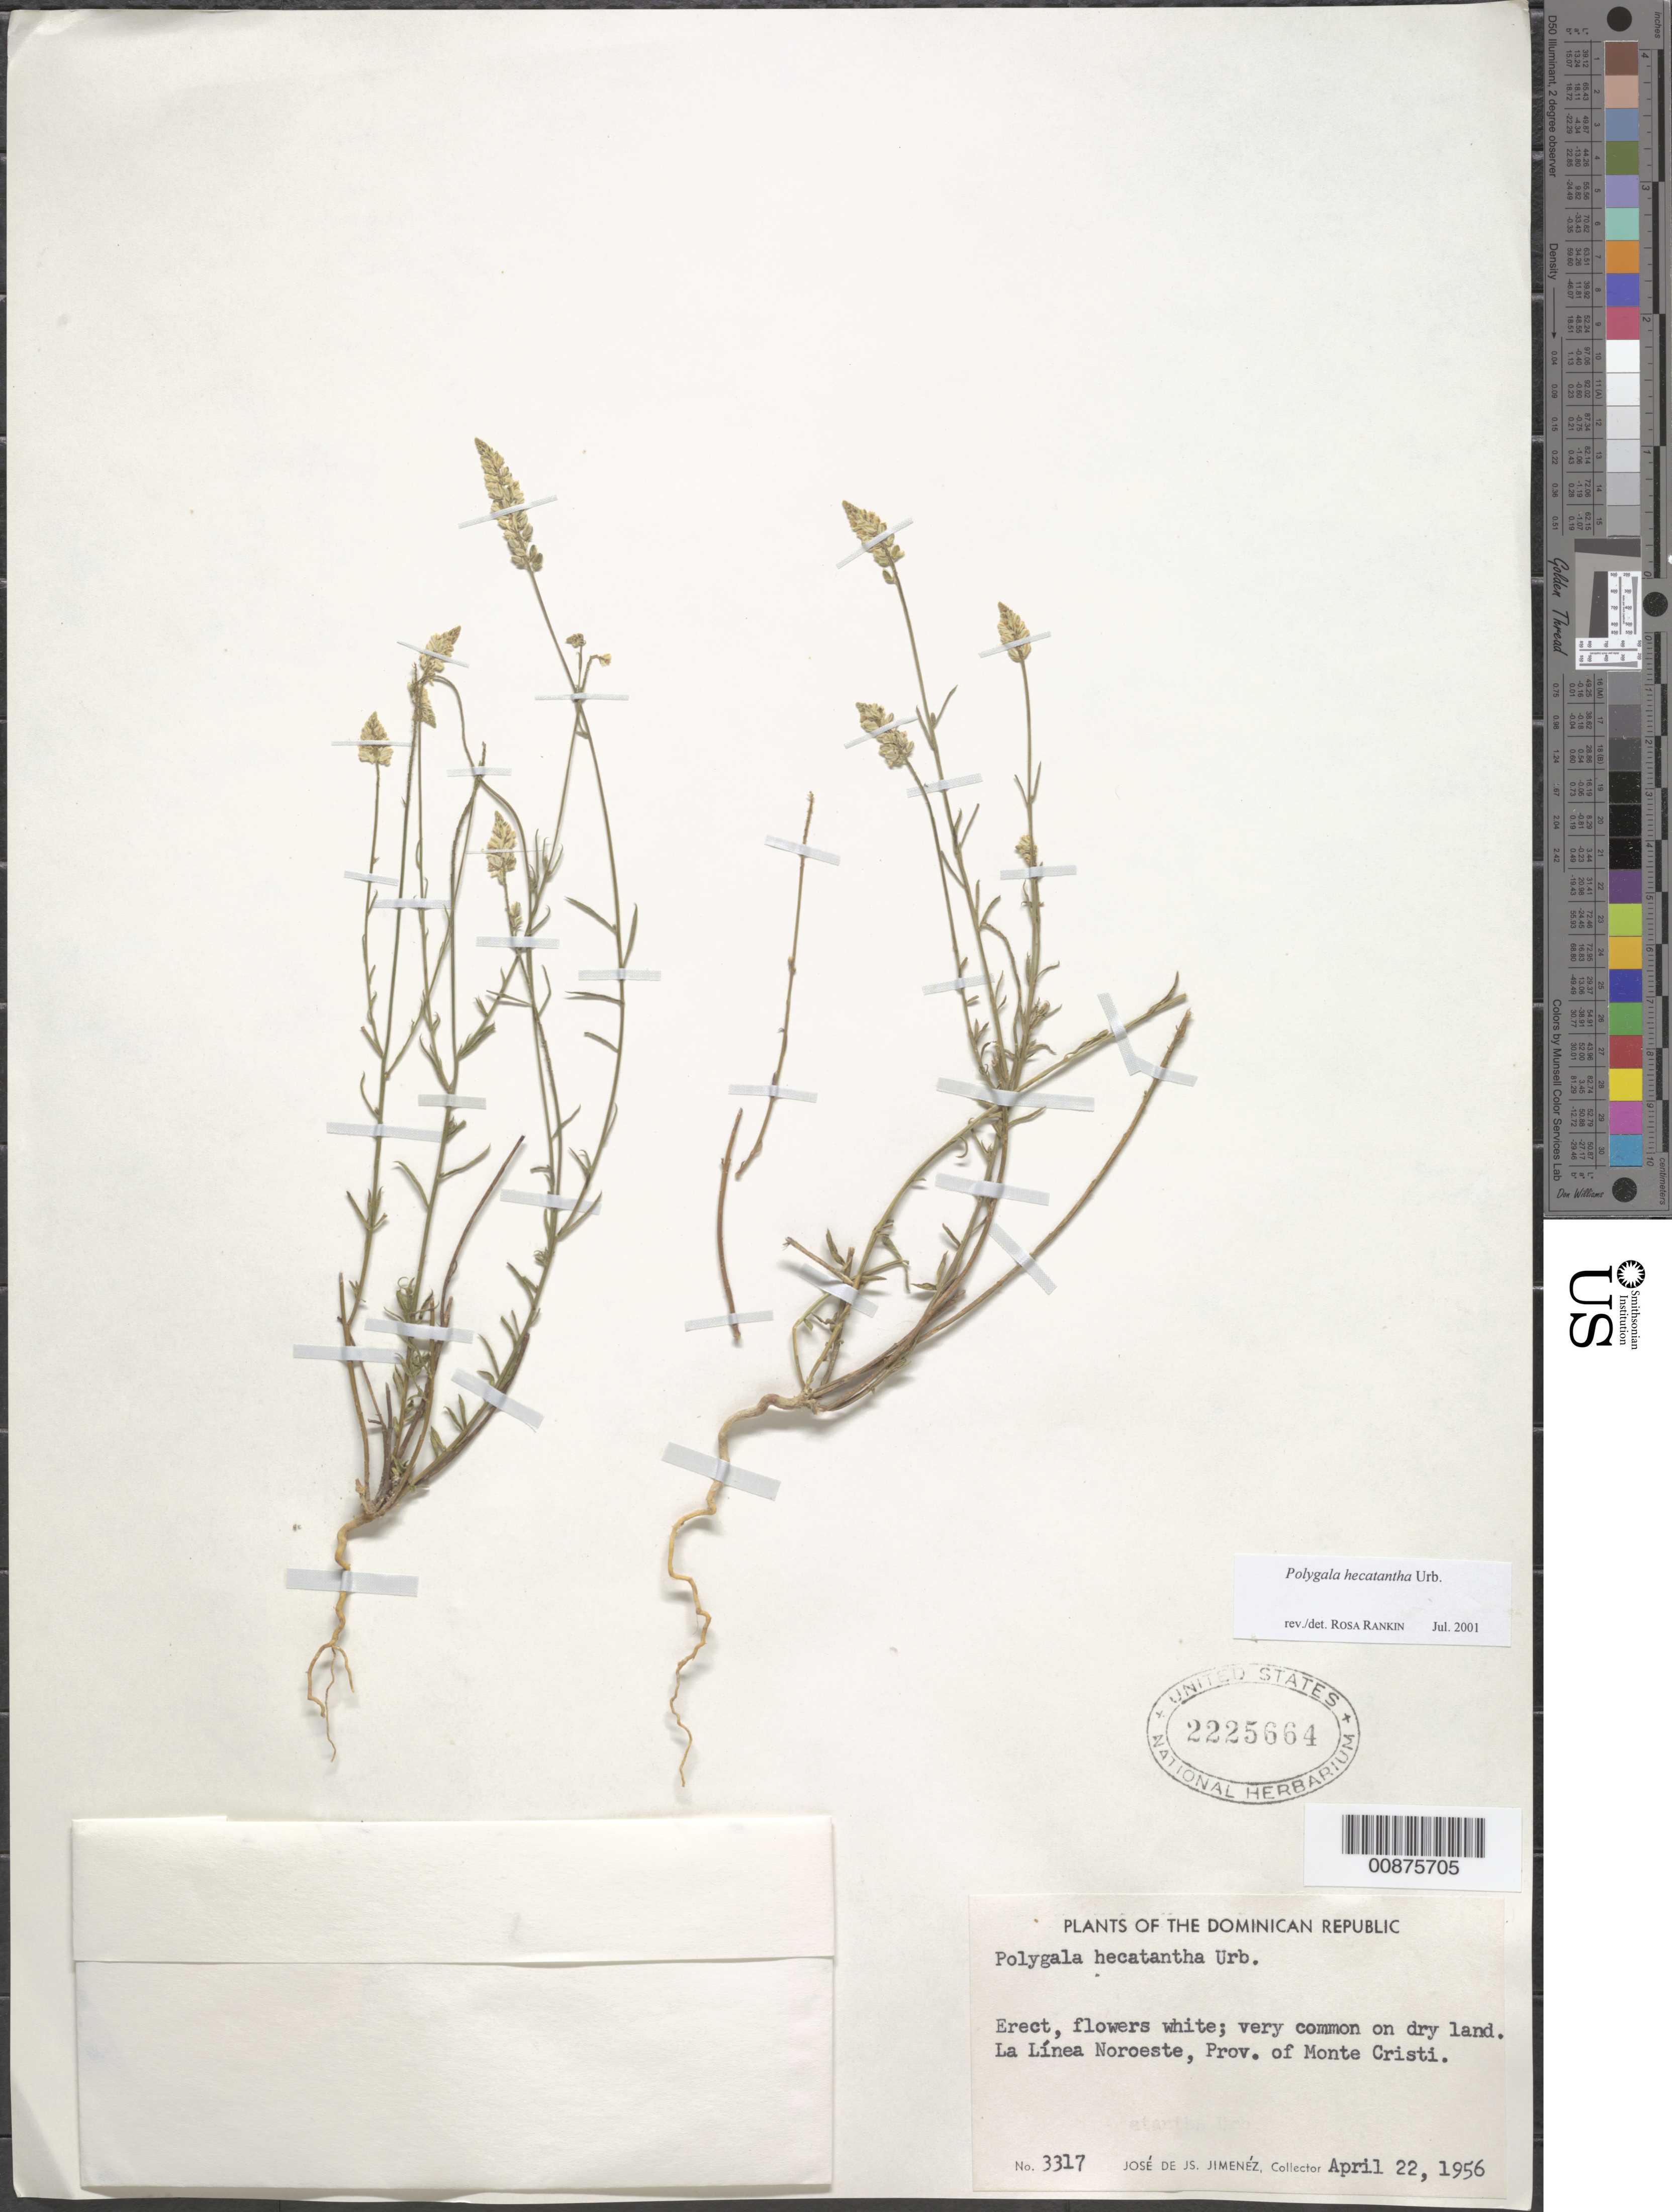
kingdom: Plantae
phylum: Tracheophyta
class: Magnoliopsida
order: Fabales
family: Polygalaceae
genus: Polygala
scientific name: Polygala hecatantha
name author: Urb.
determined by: Rankin Rodriguez, Rosa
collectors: J. J. Jiménez Almonte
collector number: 3317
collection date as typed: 22 Apr 1956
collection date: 1956-04-22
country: Dominican Republic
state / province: Monte Cristi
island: Hispaniola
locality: La Línea Noroeste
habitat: On dry land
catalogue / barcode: US 2225664